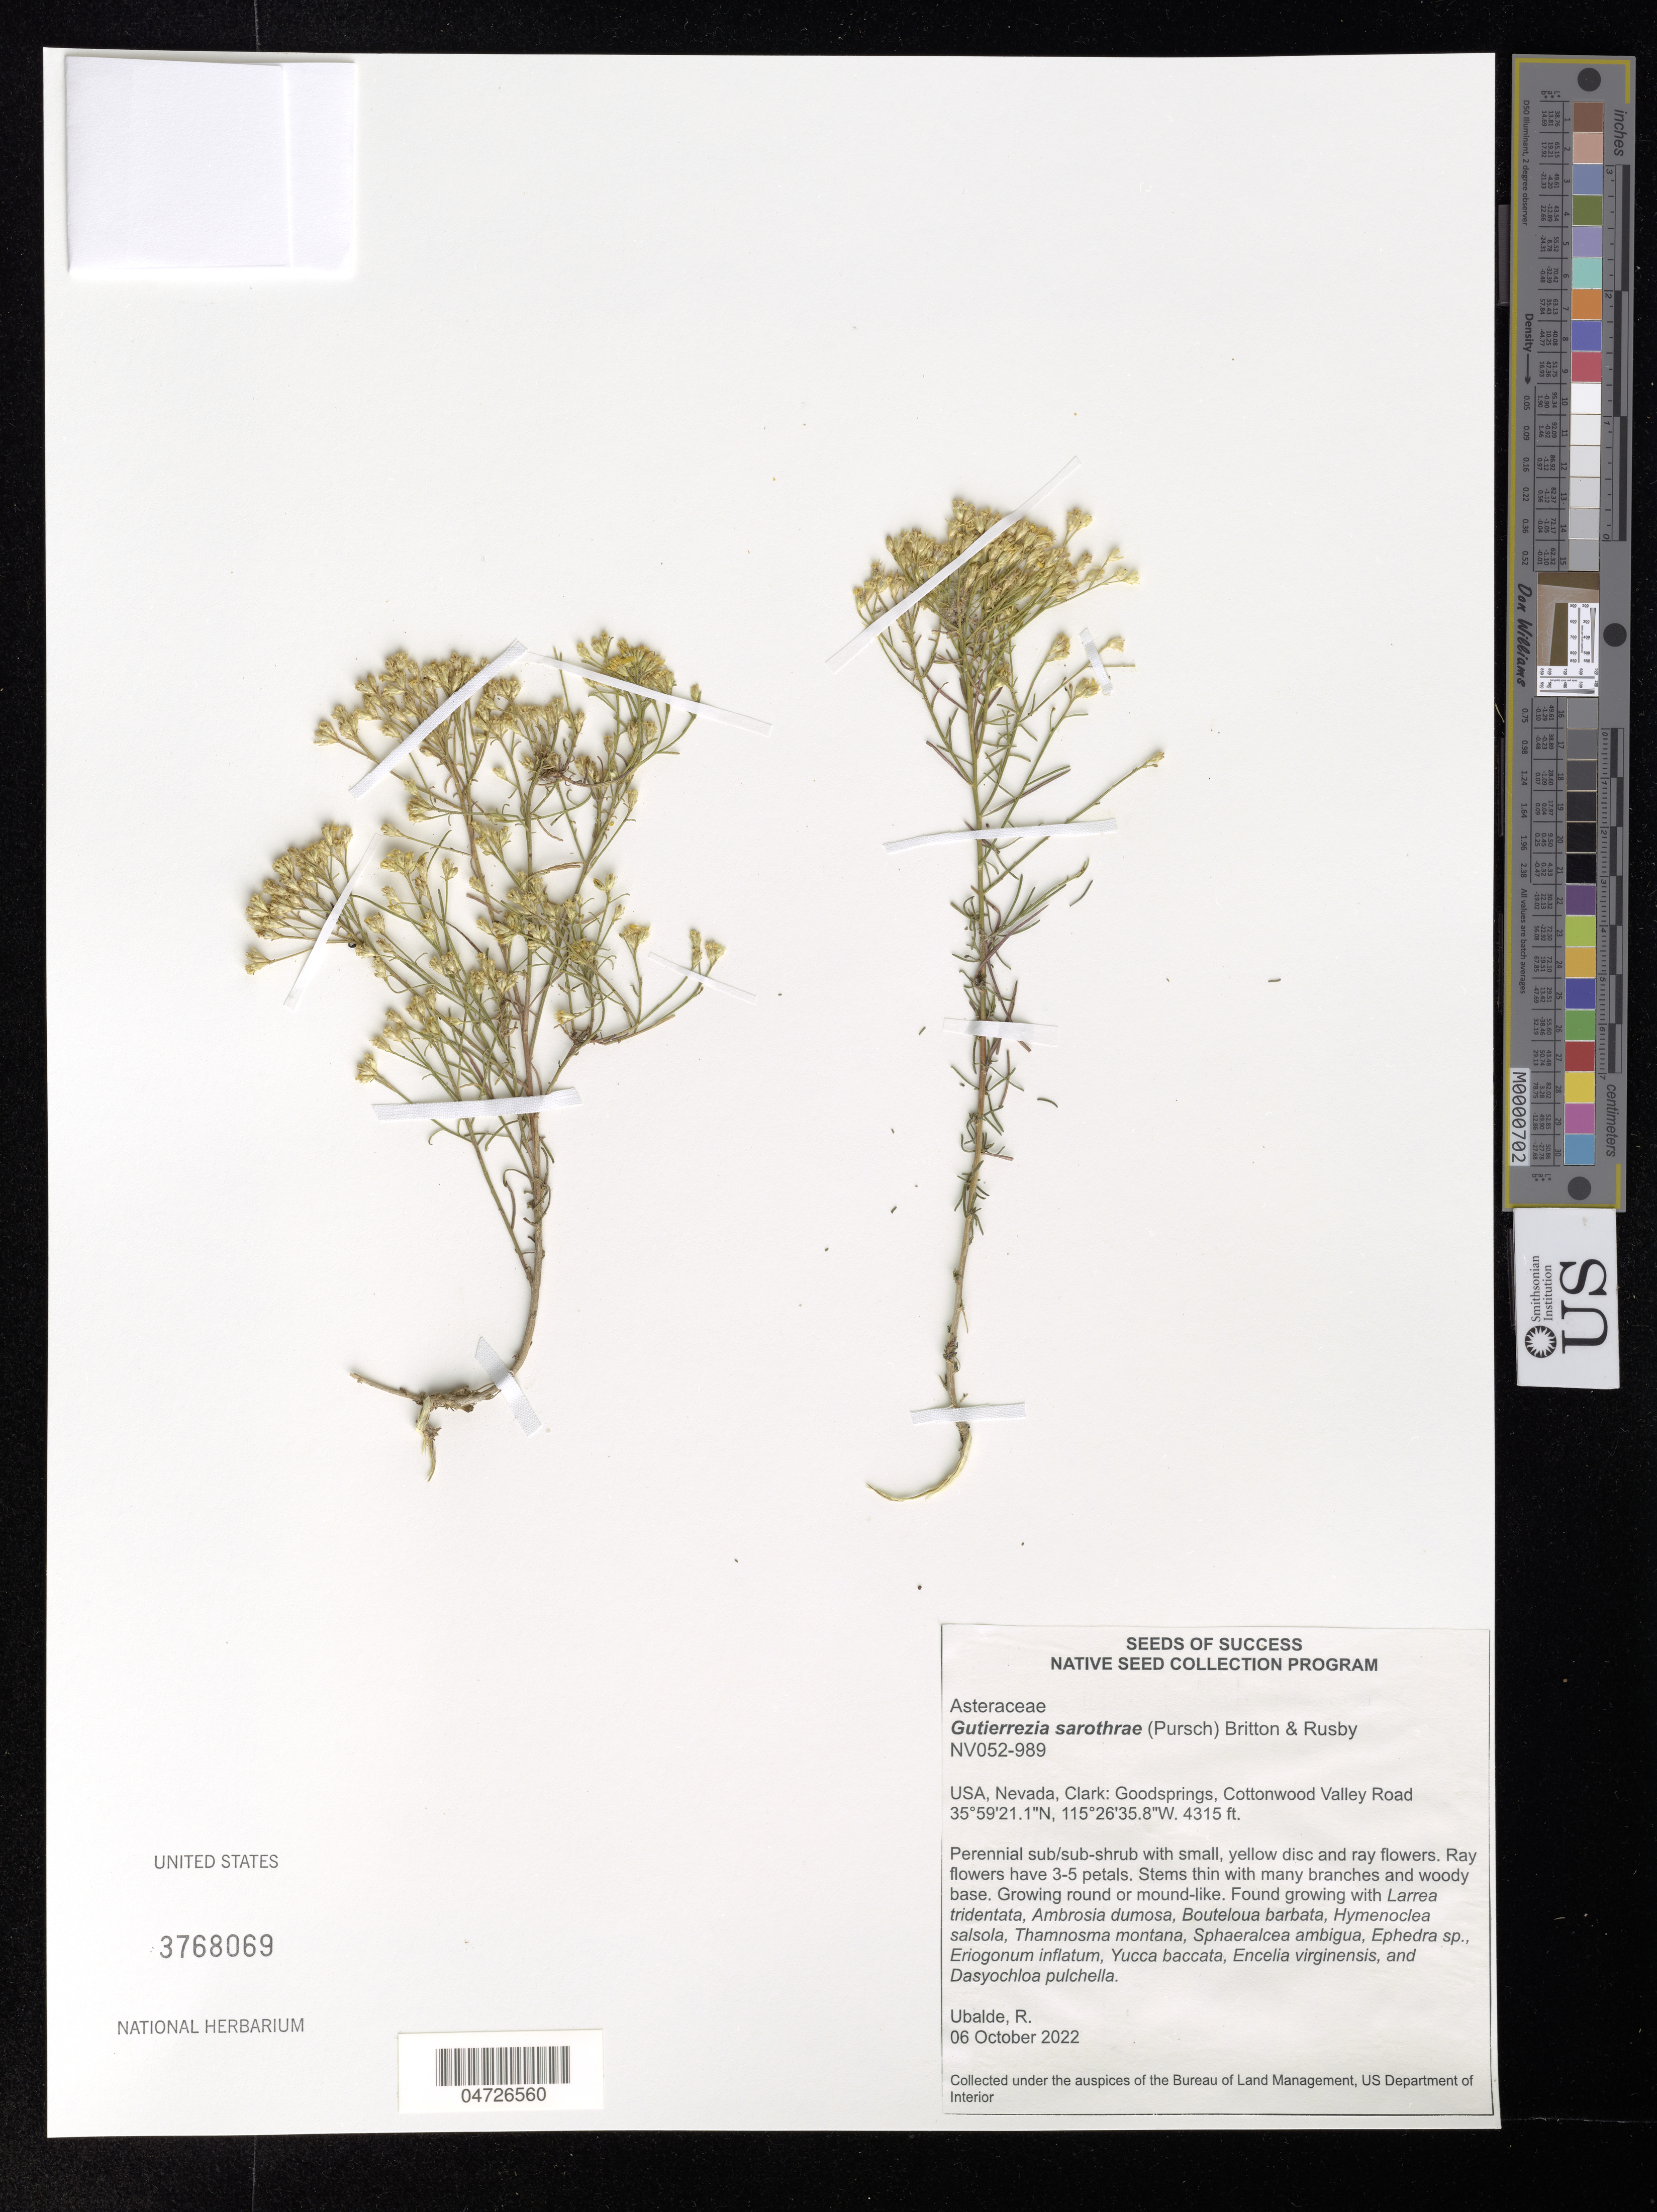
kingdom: Plantae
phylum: Tracheophyta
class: Magnoliopsida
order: Asterales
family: Asteraceae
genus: Gutierrezia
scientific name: Gutierrezia sarothrae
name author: (Pursh) Britton & Rusby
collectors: R. Ubalde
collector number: NV052-989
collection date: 2022-10-06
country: United States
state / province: Nevada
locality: Clark: Goodsprings, Cottonwood Valley Road.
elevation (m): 1315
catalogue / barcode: US 3768069